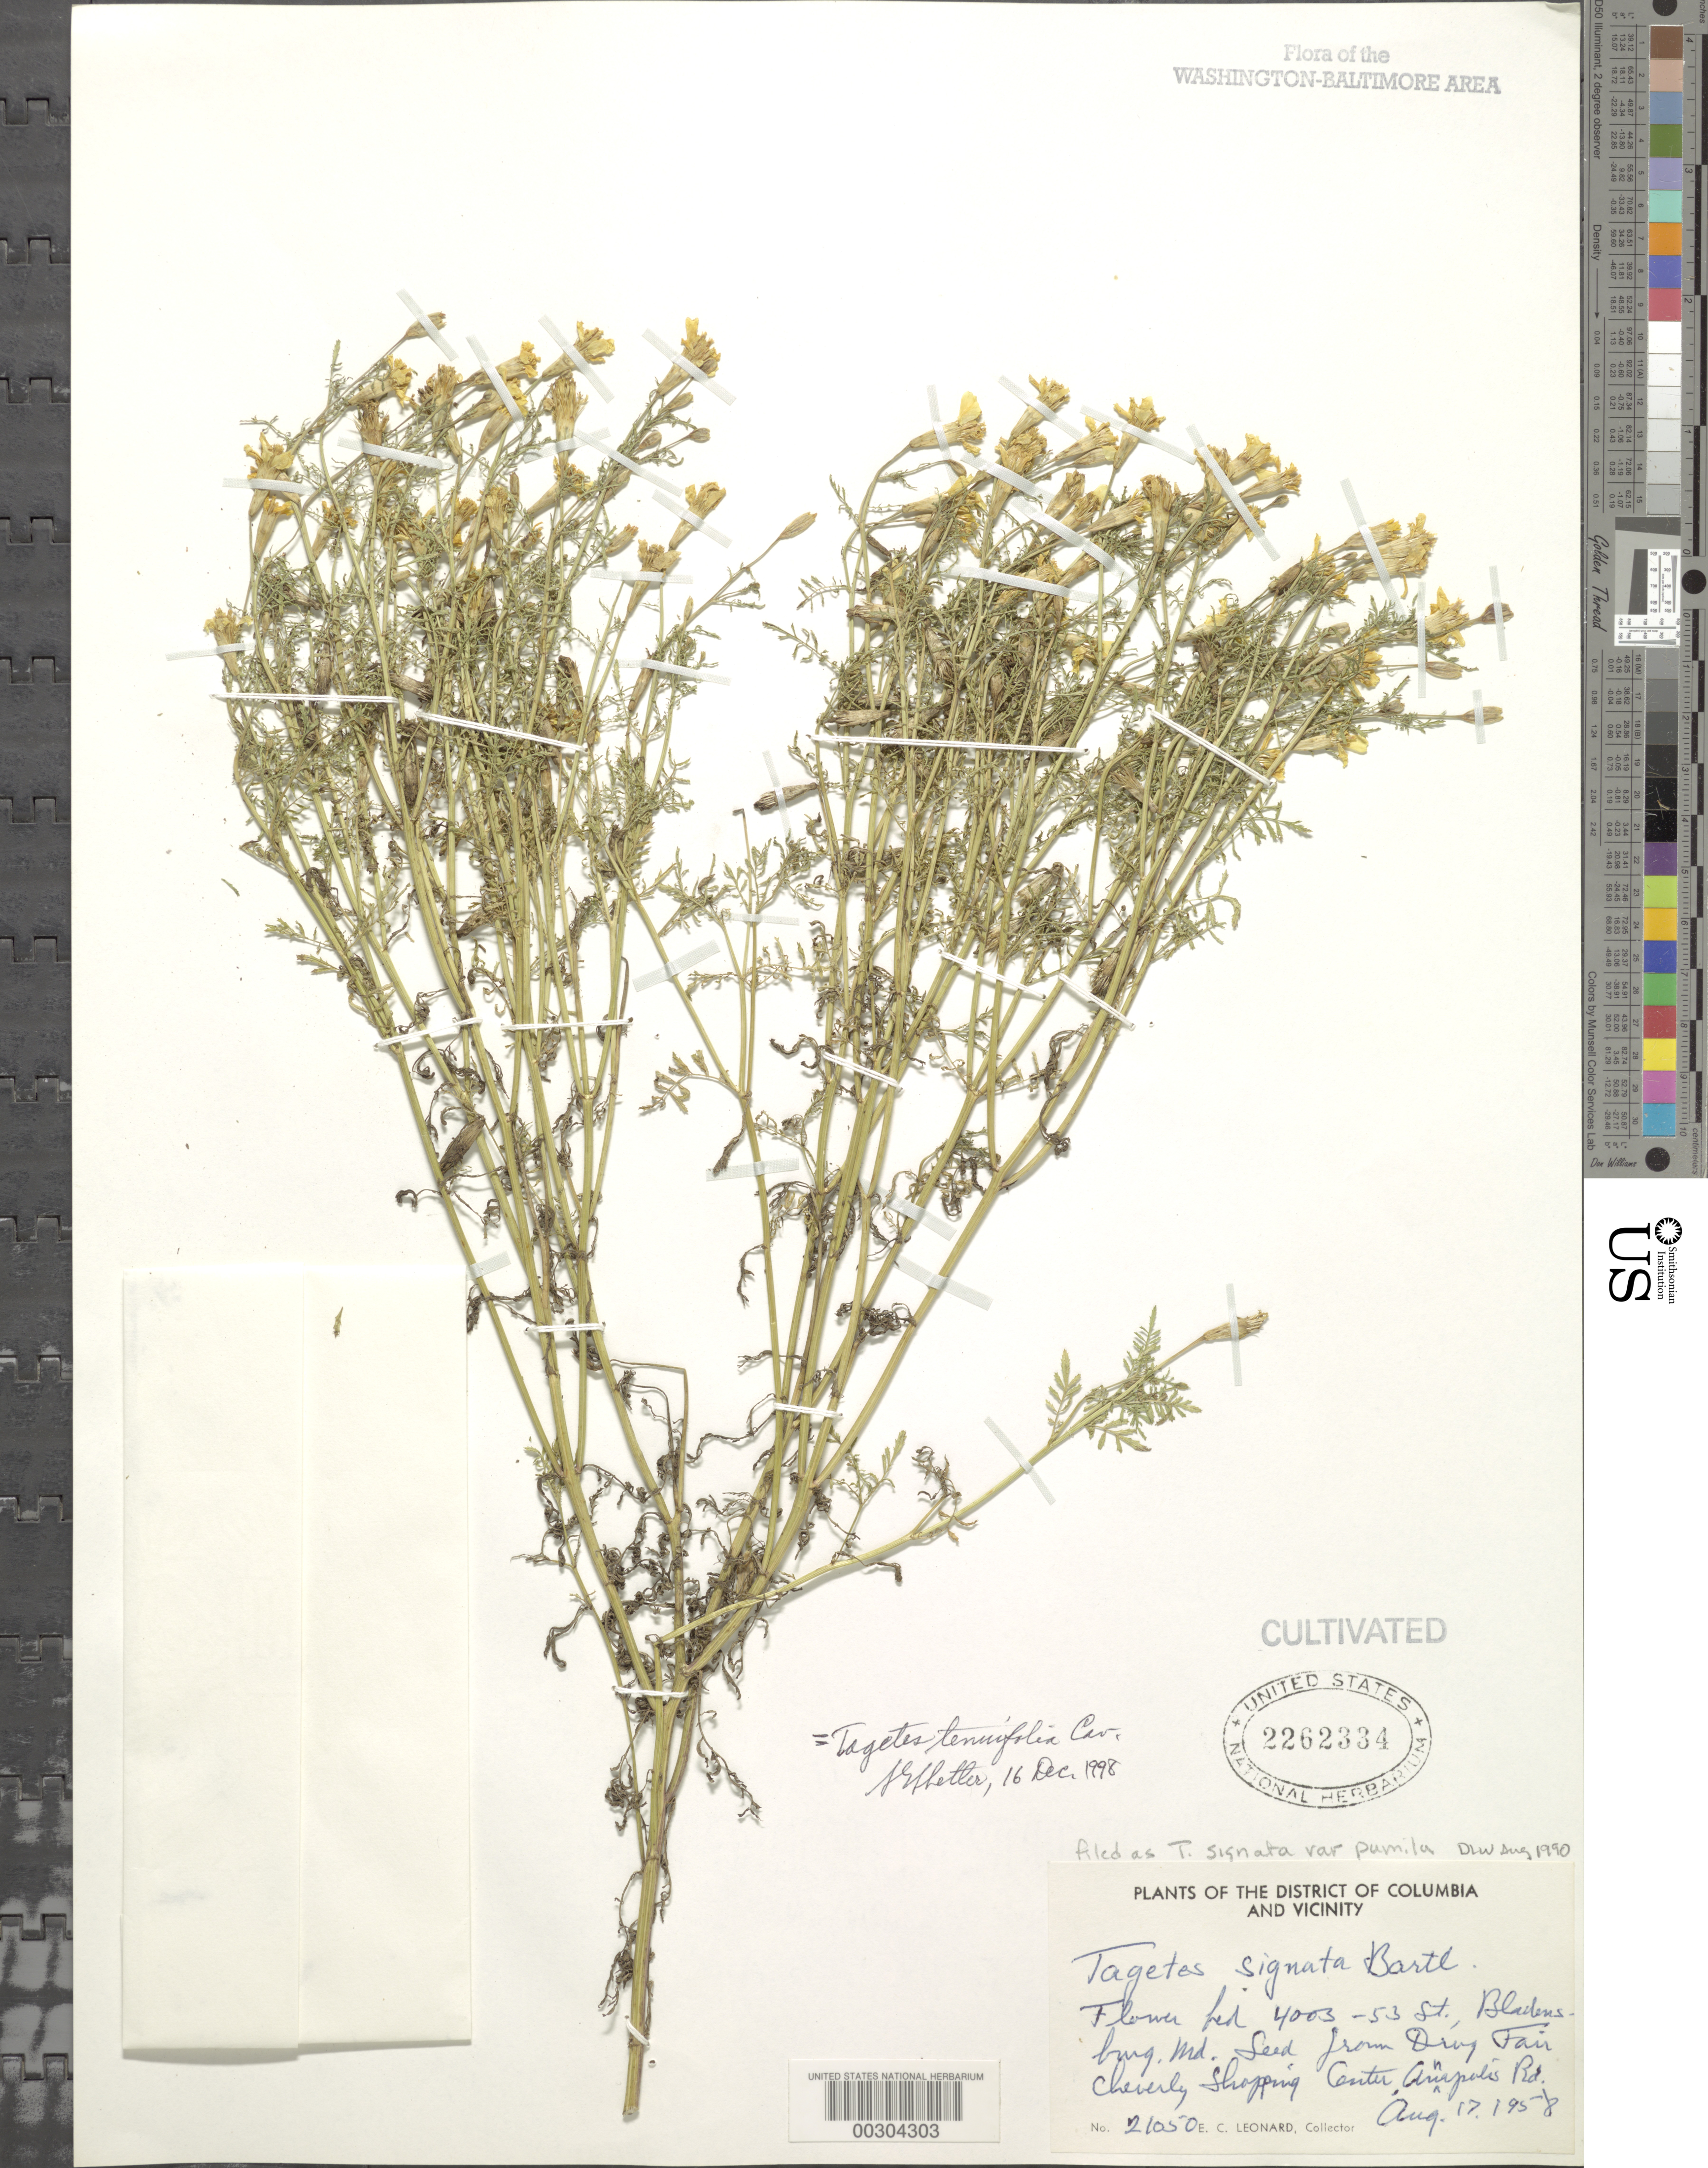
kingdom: Plantae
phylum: Tracheophyta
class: Magnoliopsida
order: Asterales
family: Asteraceae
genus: Tagetes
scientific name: Tagetes tenuifolia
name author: Cav.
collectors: E. C. Leonard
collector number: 21050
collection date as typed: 17 Aug 1958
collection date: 1958-08-17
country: United States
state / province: Maryland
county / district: Prince George's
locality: Bladensburg, 4003 53 St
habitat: Flower bed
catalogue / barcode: US 2262334